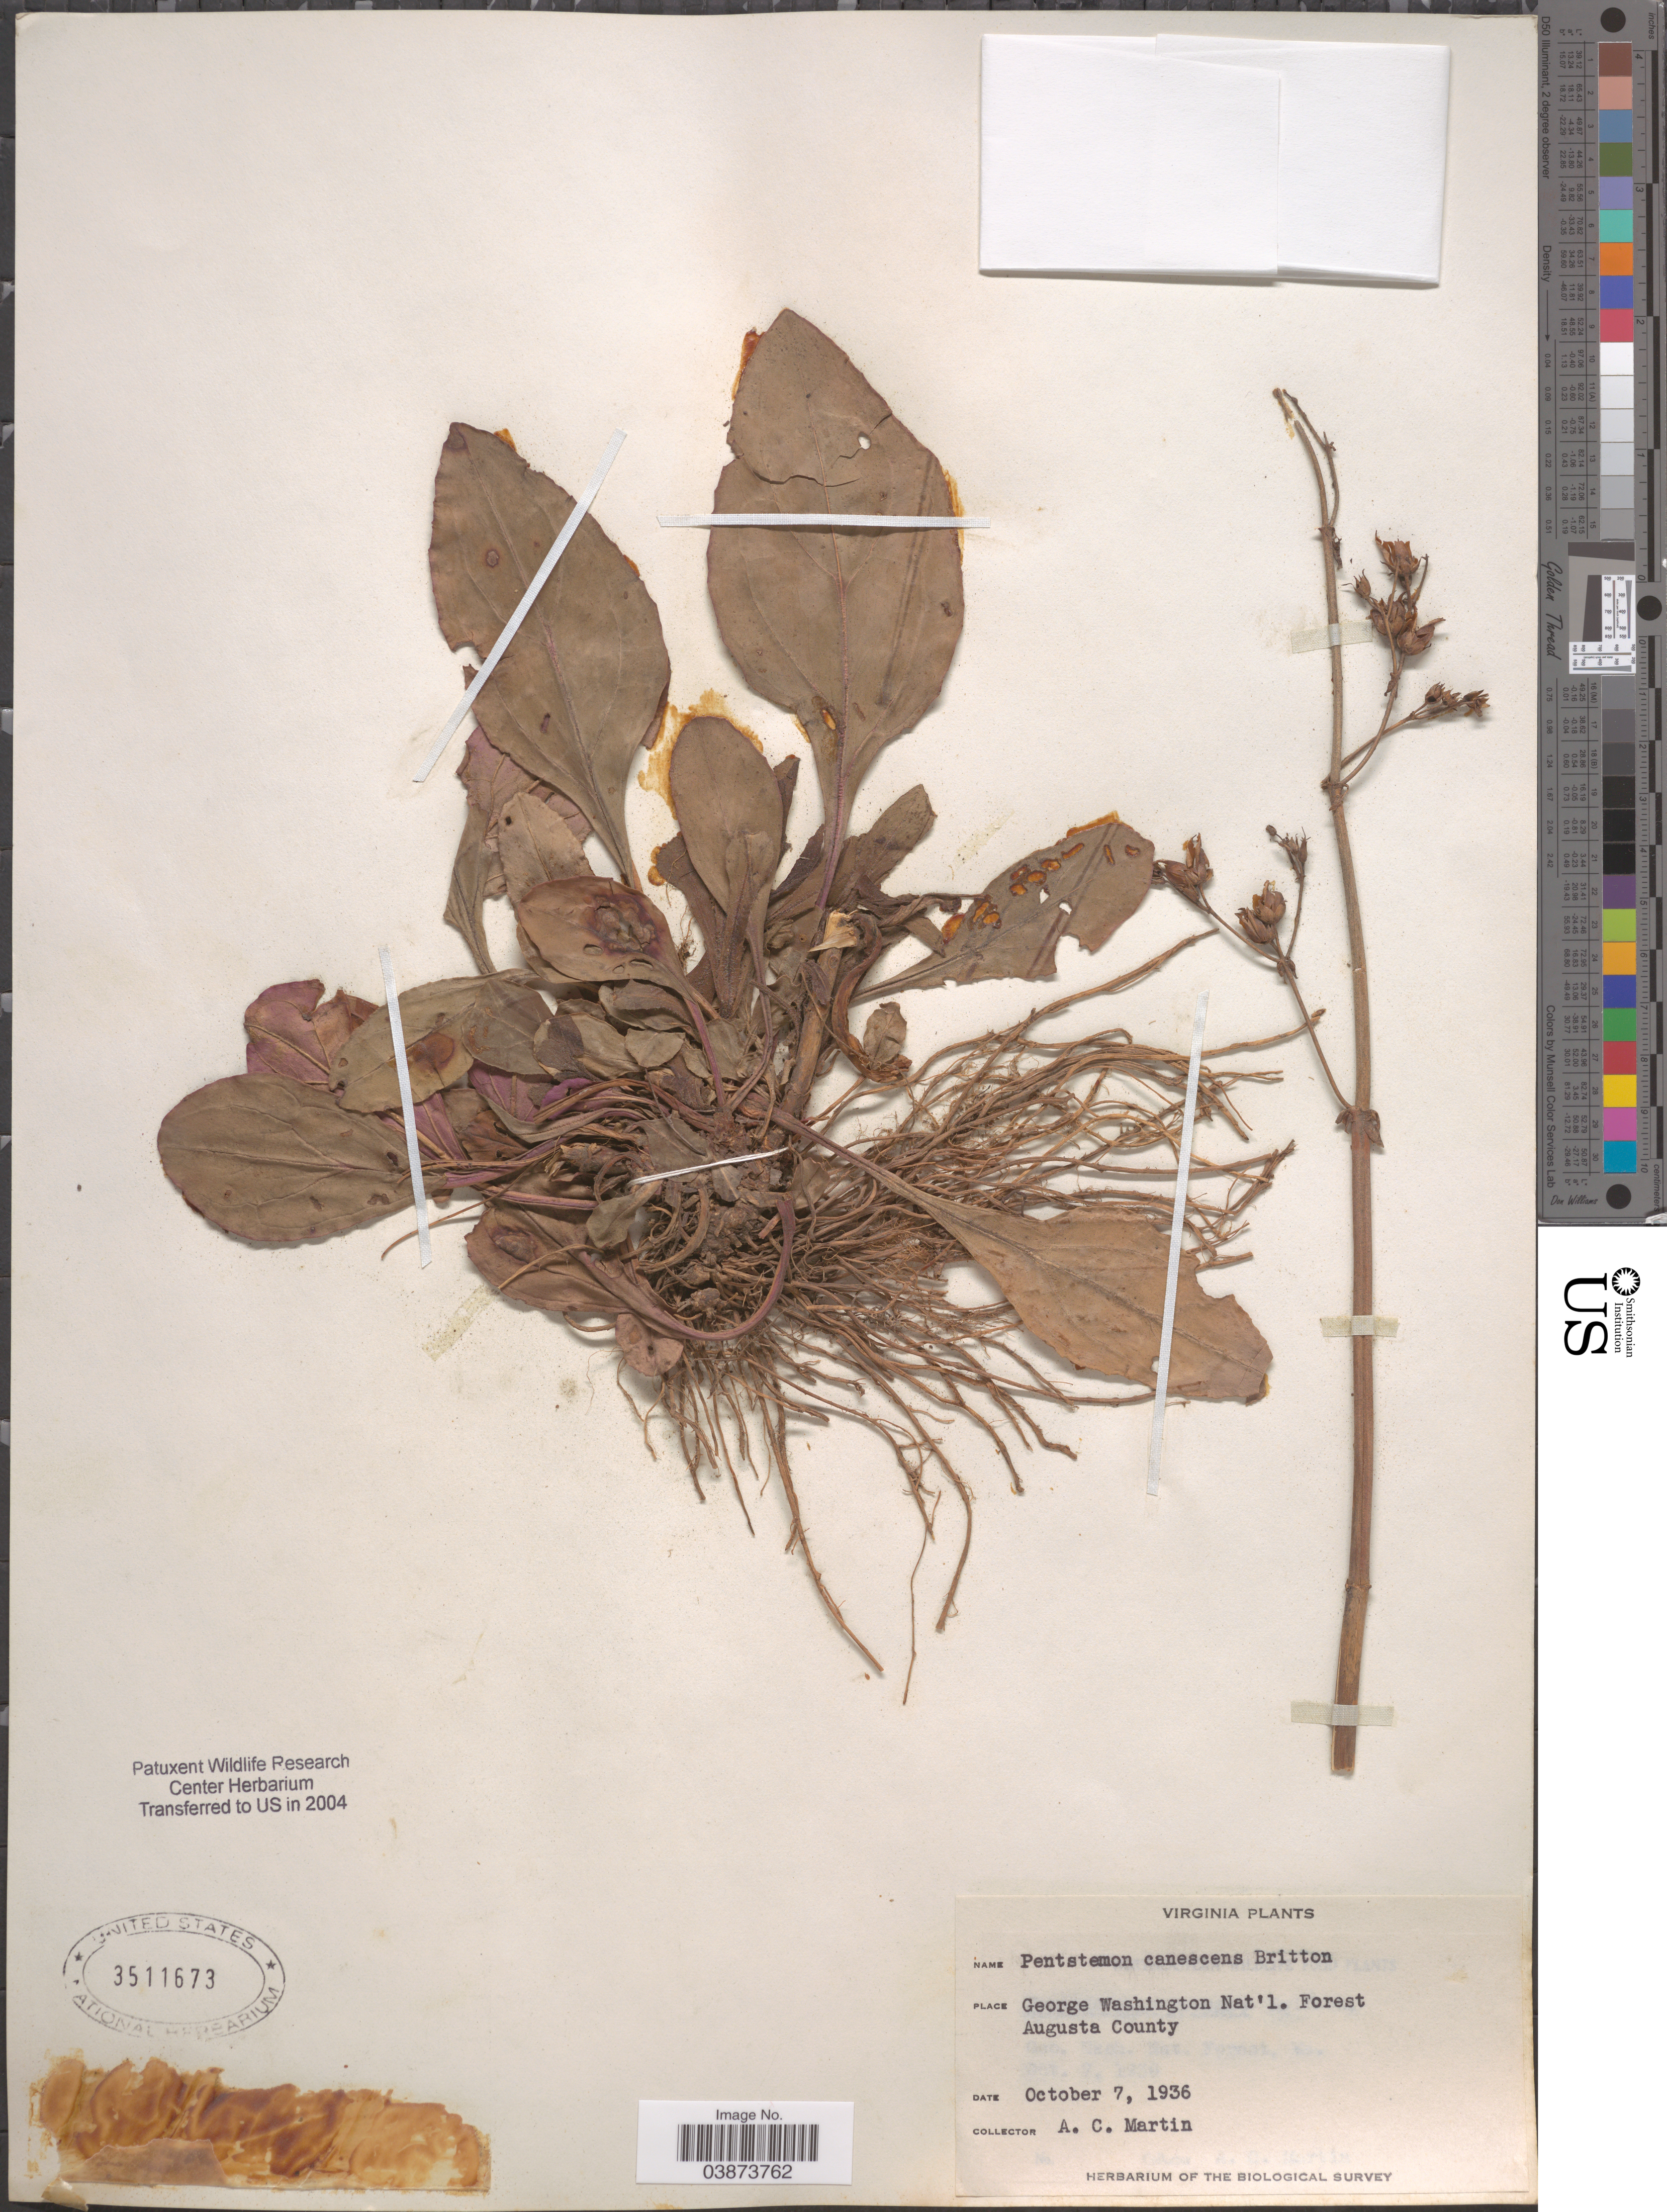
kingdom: Plantae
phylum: Tracheophyta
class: Magnoliopsida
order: Lamiales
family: Plantaginaceae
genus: Penstemon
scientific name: Penstemon canescens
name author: L.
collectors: A. C. Martin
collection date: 1936-10-07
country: United States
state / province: Virginia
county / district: Augusta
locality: George Washington Nat'l. Forest. Augusta County.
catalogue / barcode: US 3511673